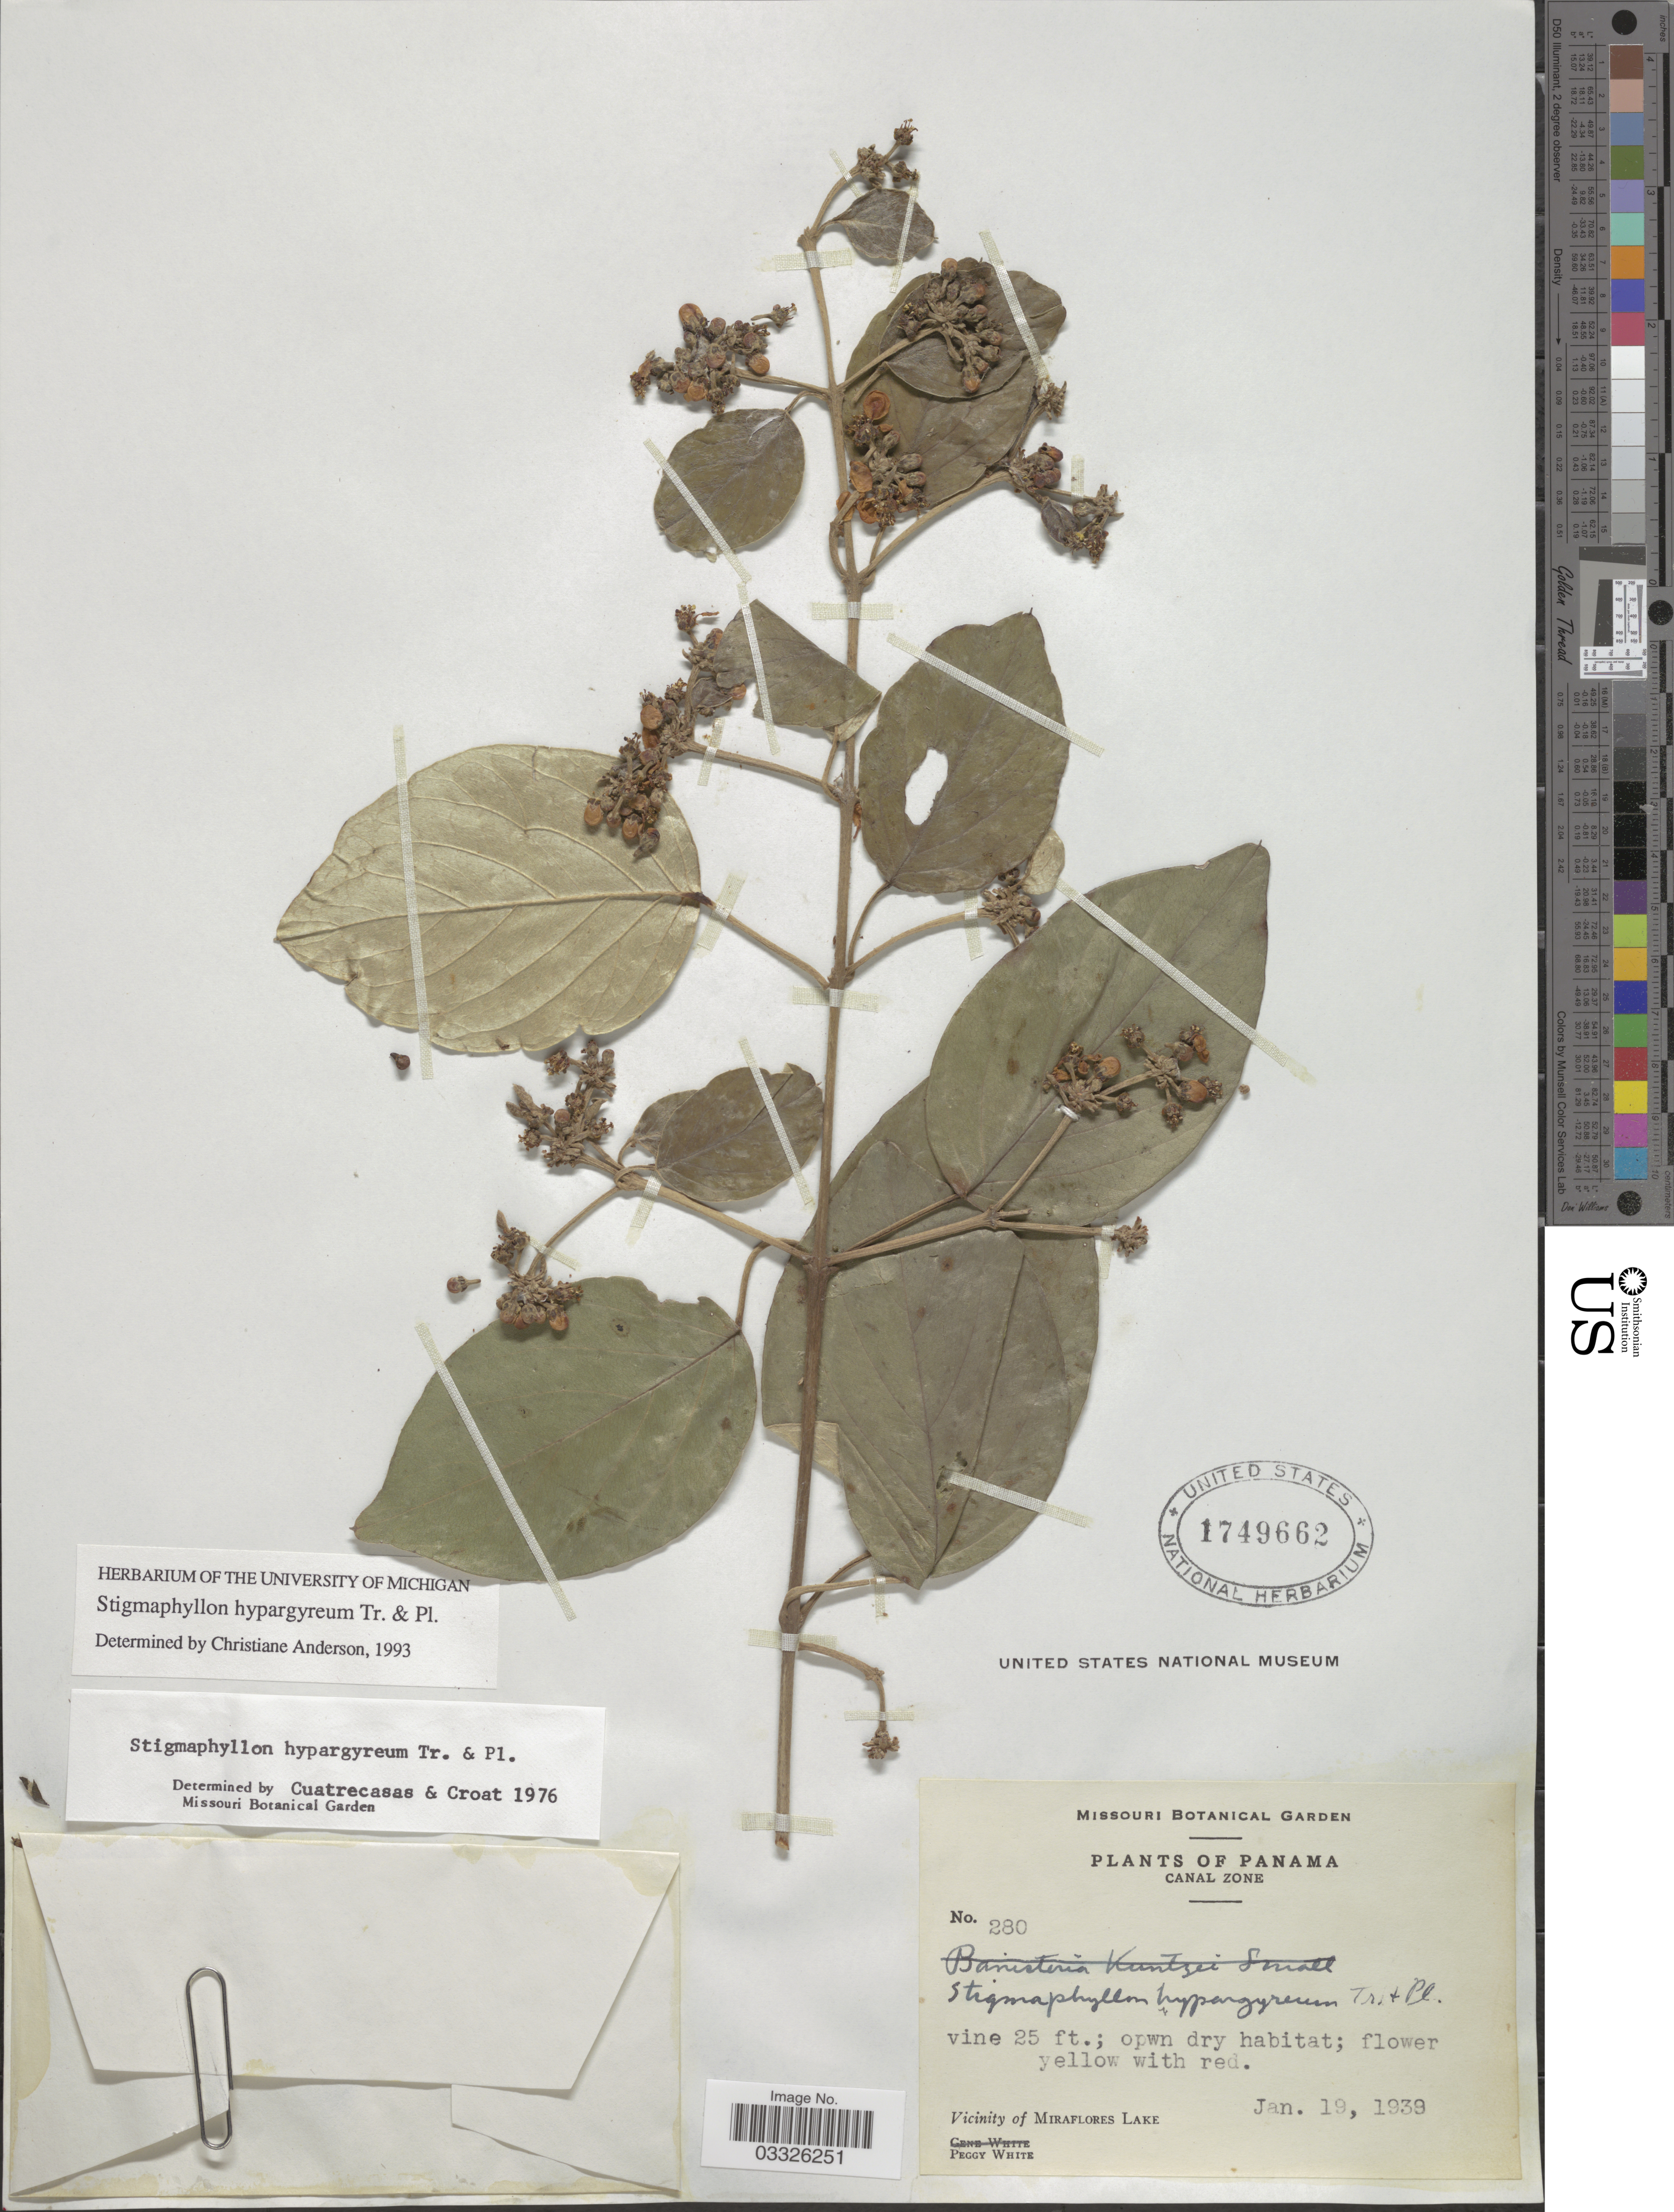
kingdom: Plantae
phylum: Tracheophyta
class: Magnoliopsida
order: Malpighiales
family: Malpighiaceae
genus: Stigmaphyllon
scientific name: Stigmaphyllon hypargyreum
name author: Triana & Planch.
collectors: P. White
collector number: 280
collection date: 1939-01-19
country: Panama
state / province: Panamá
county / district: Canal Zone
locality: Canal Zone. Vicinity of Miraflores Lake.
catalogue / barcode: US 1749662